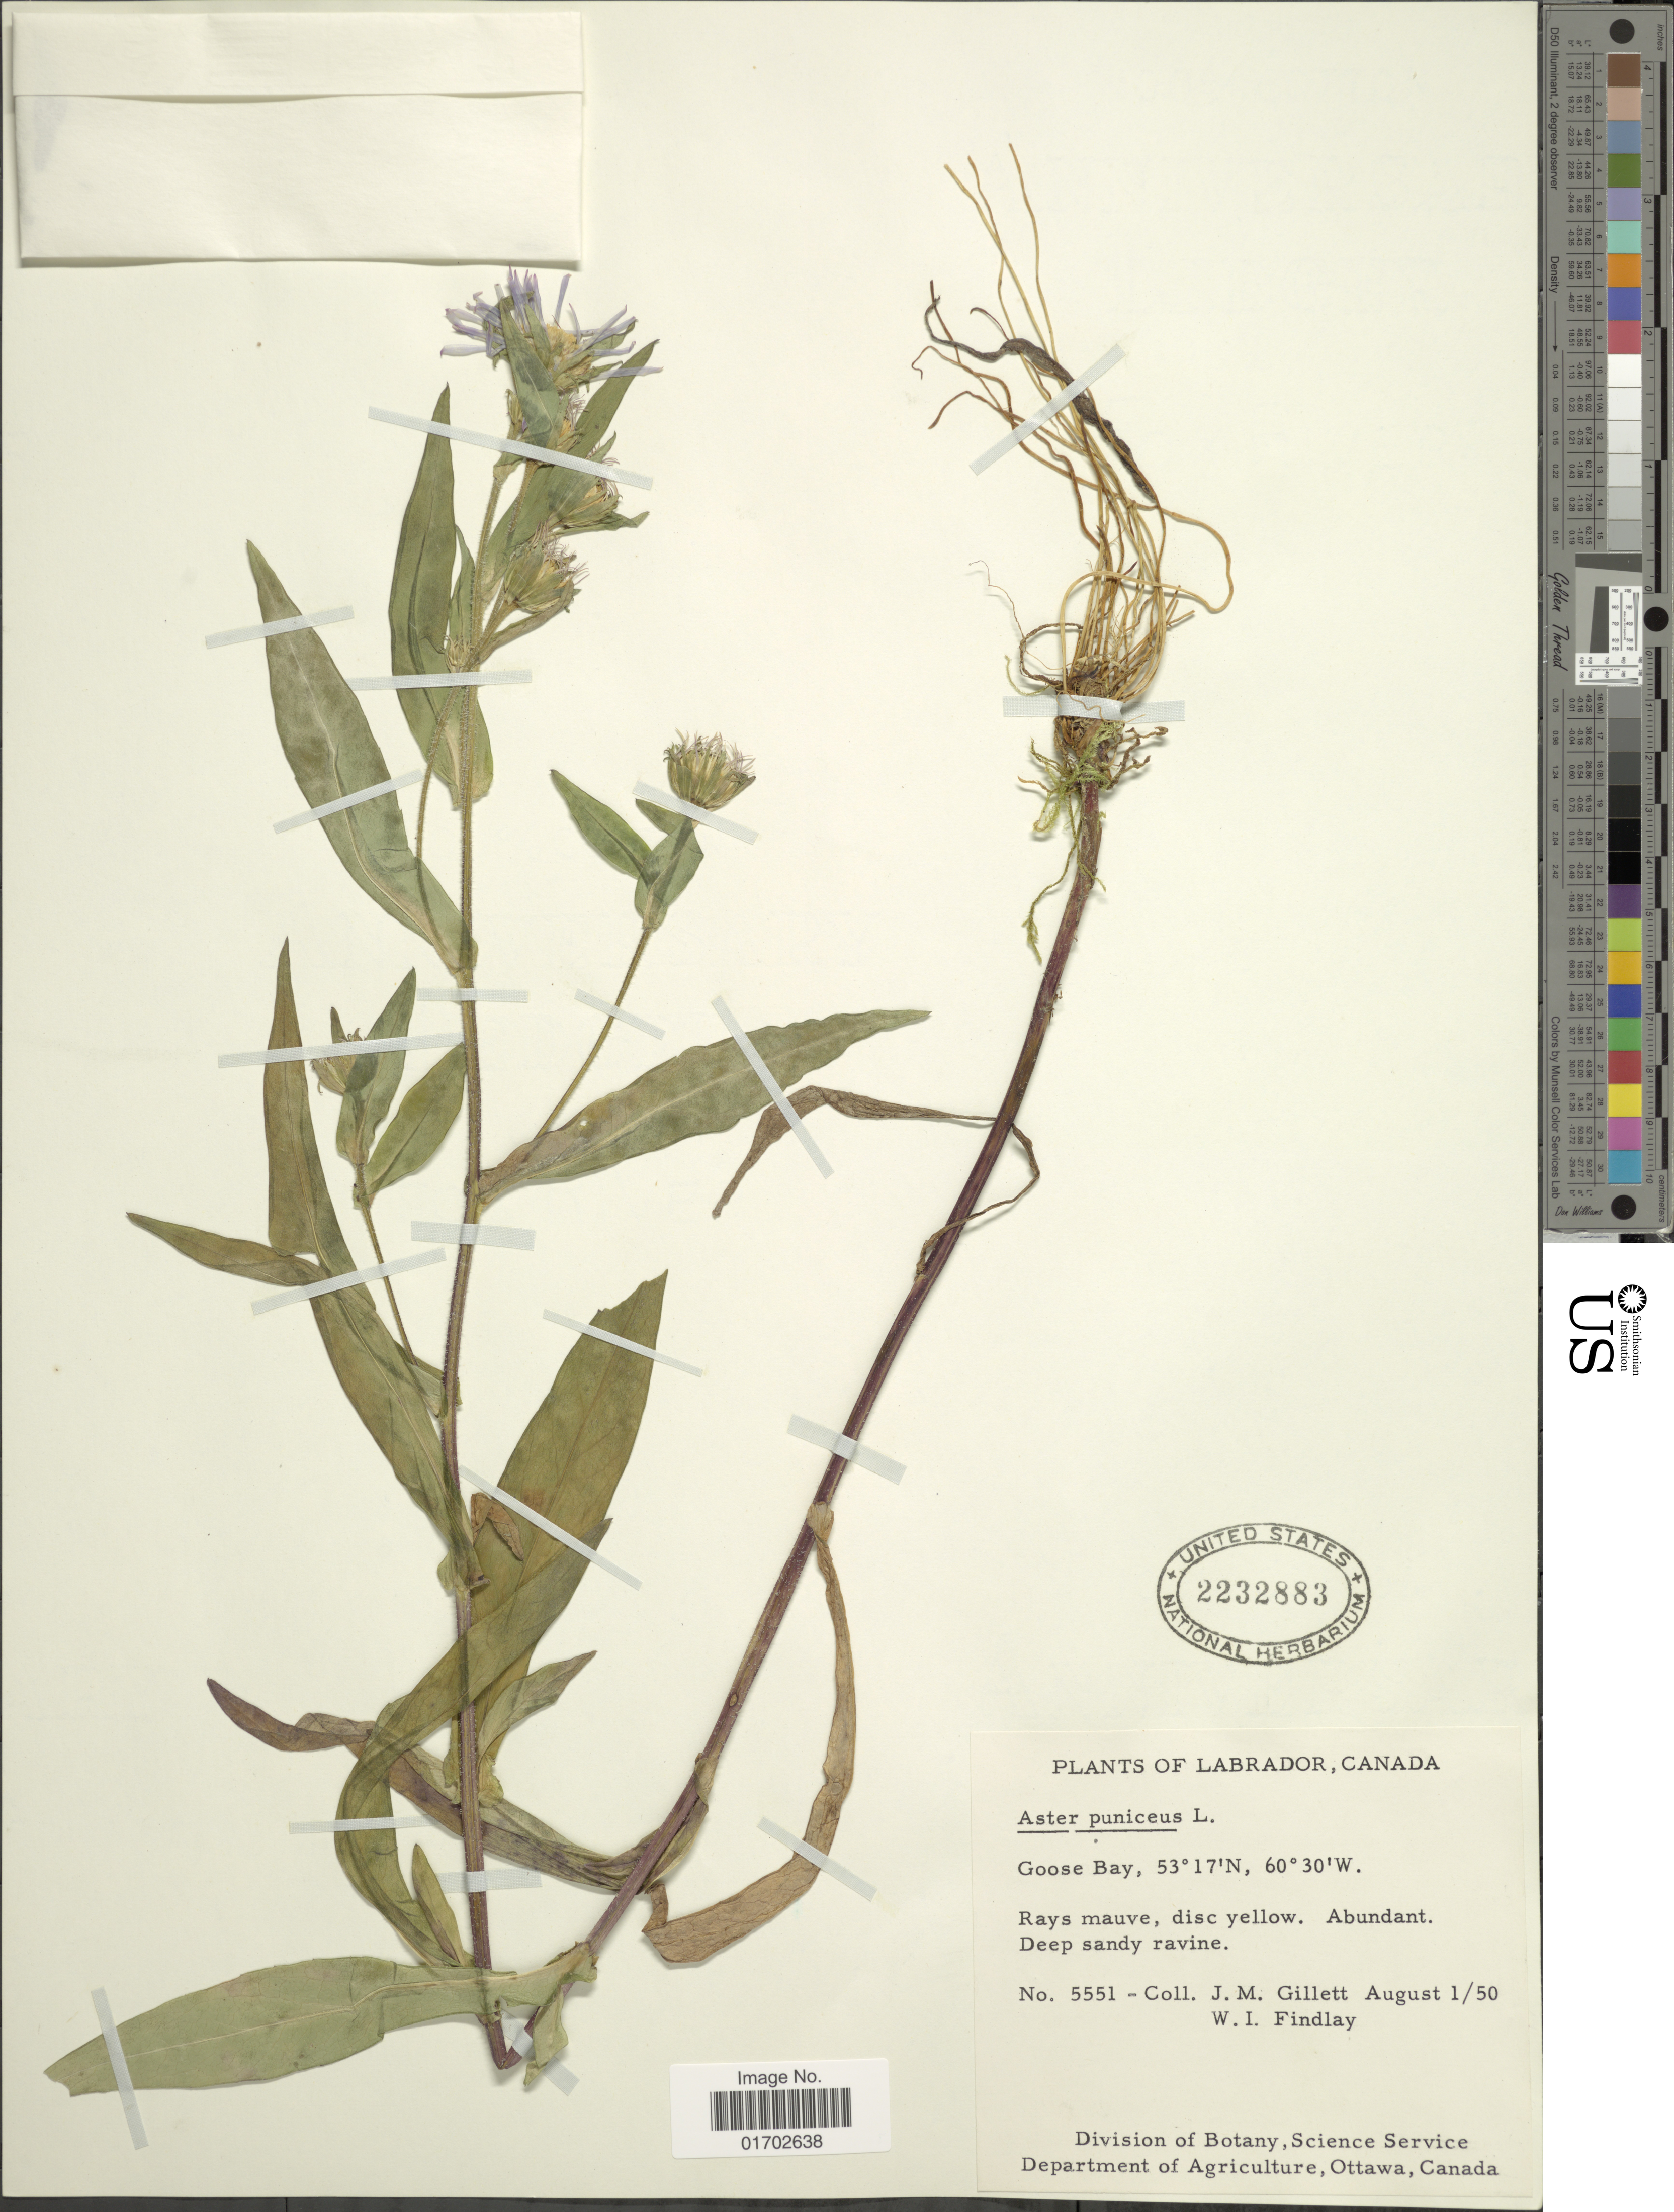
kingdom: Plantae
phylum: Tracheophyta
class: Magnoliopsida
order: Asterales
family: Asteraceae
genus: Symphyotrichum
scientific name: Symphyotrichum puniceum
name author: (L.) Á. Löve & D. Löve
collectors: J. M. Gillett & W. Findlay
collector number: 5551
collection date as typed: Transcribed d/m/y: 1/8/50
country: Canada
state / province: Newfoundland and Labrador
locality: Labrador, Goose Bay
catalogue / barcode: US 2232883